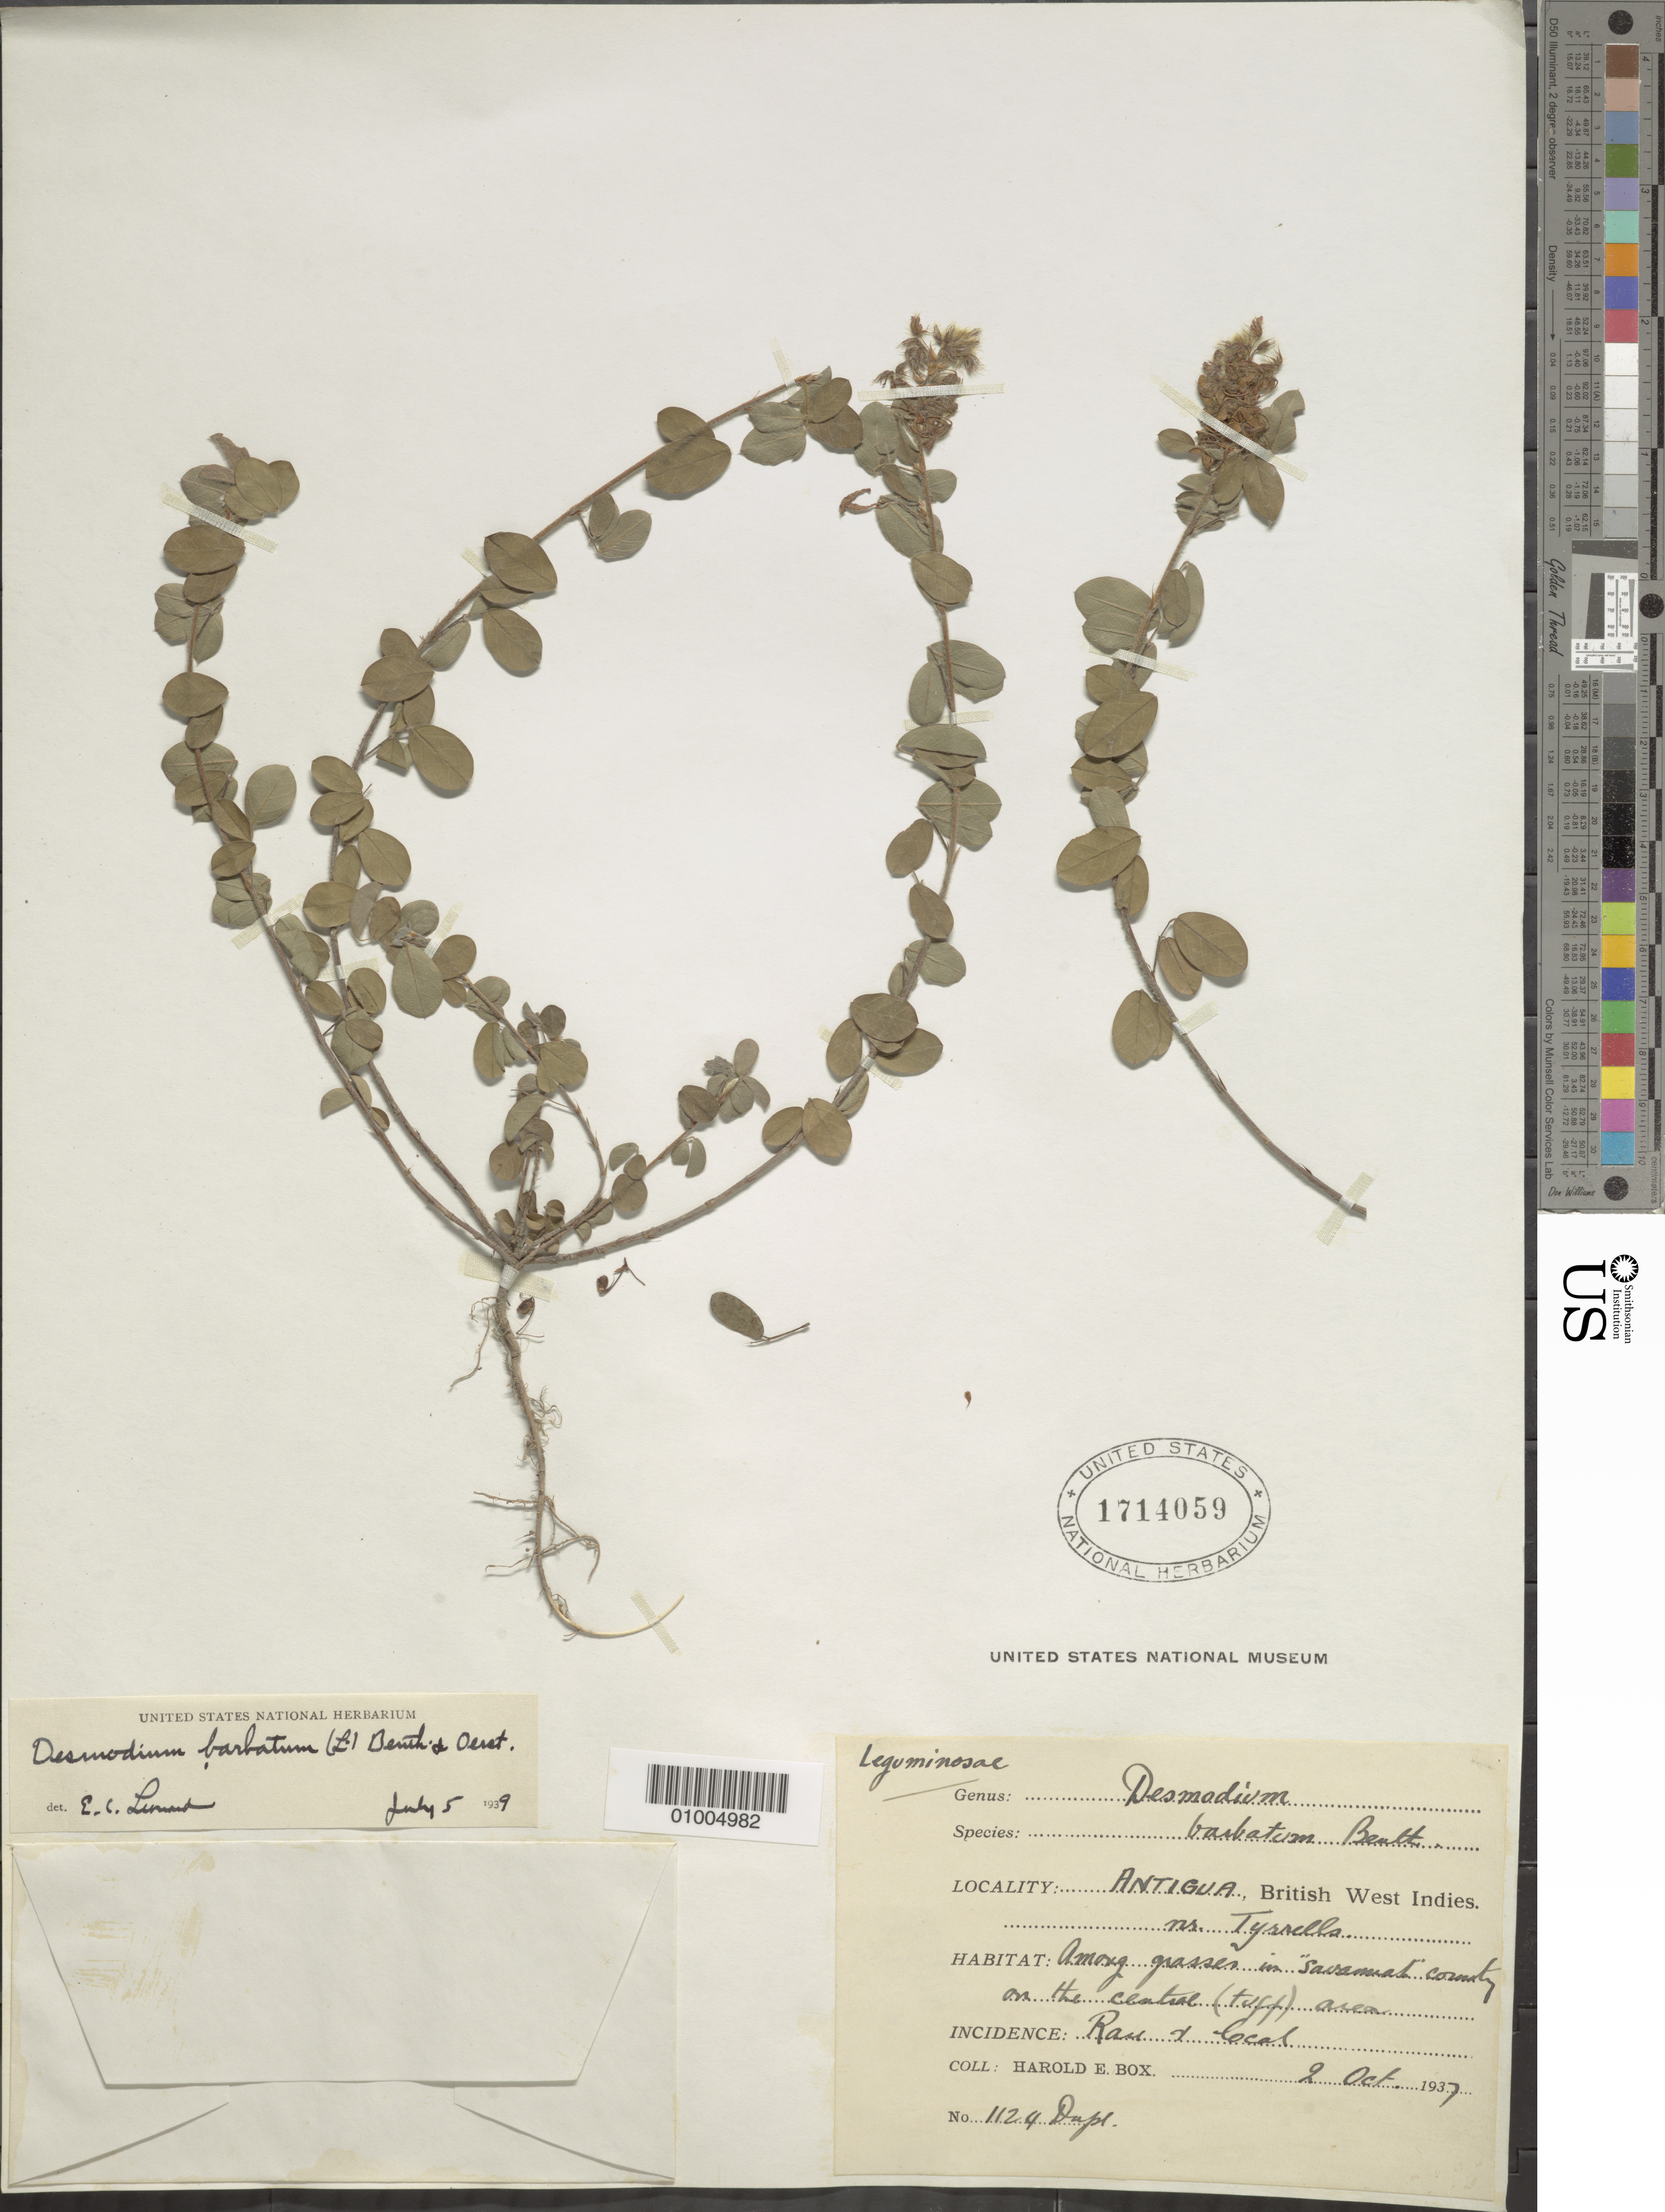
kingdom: Plantae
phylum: Tracheophyta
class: Magnoliopsida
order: Fabales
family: Fabaceae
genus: Grona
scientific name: Grona barbata var. barbata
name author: (L.) H. Ohashi & K. Ohashi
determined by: Strong, Mark T., (BOT), Smithsonian Institution - National Museum of Natural History (UNITED STATES)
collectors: H. E. Box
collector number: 1124 Dupl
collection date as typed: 02 Oct 1937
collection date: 1937-10-02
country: Antigua and Barbuda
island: Antigua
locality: Among grasses in savannah country on coastline area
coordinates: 0 N, 0 E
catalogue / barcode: US 1714059